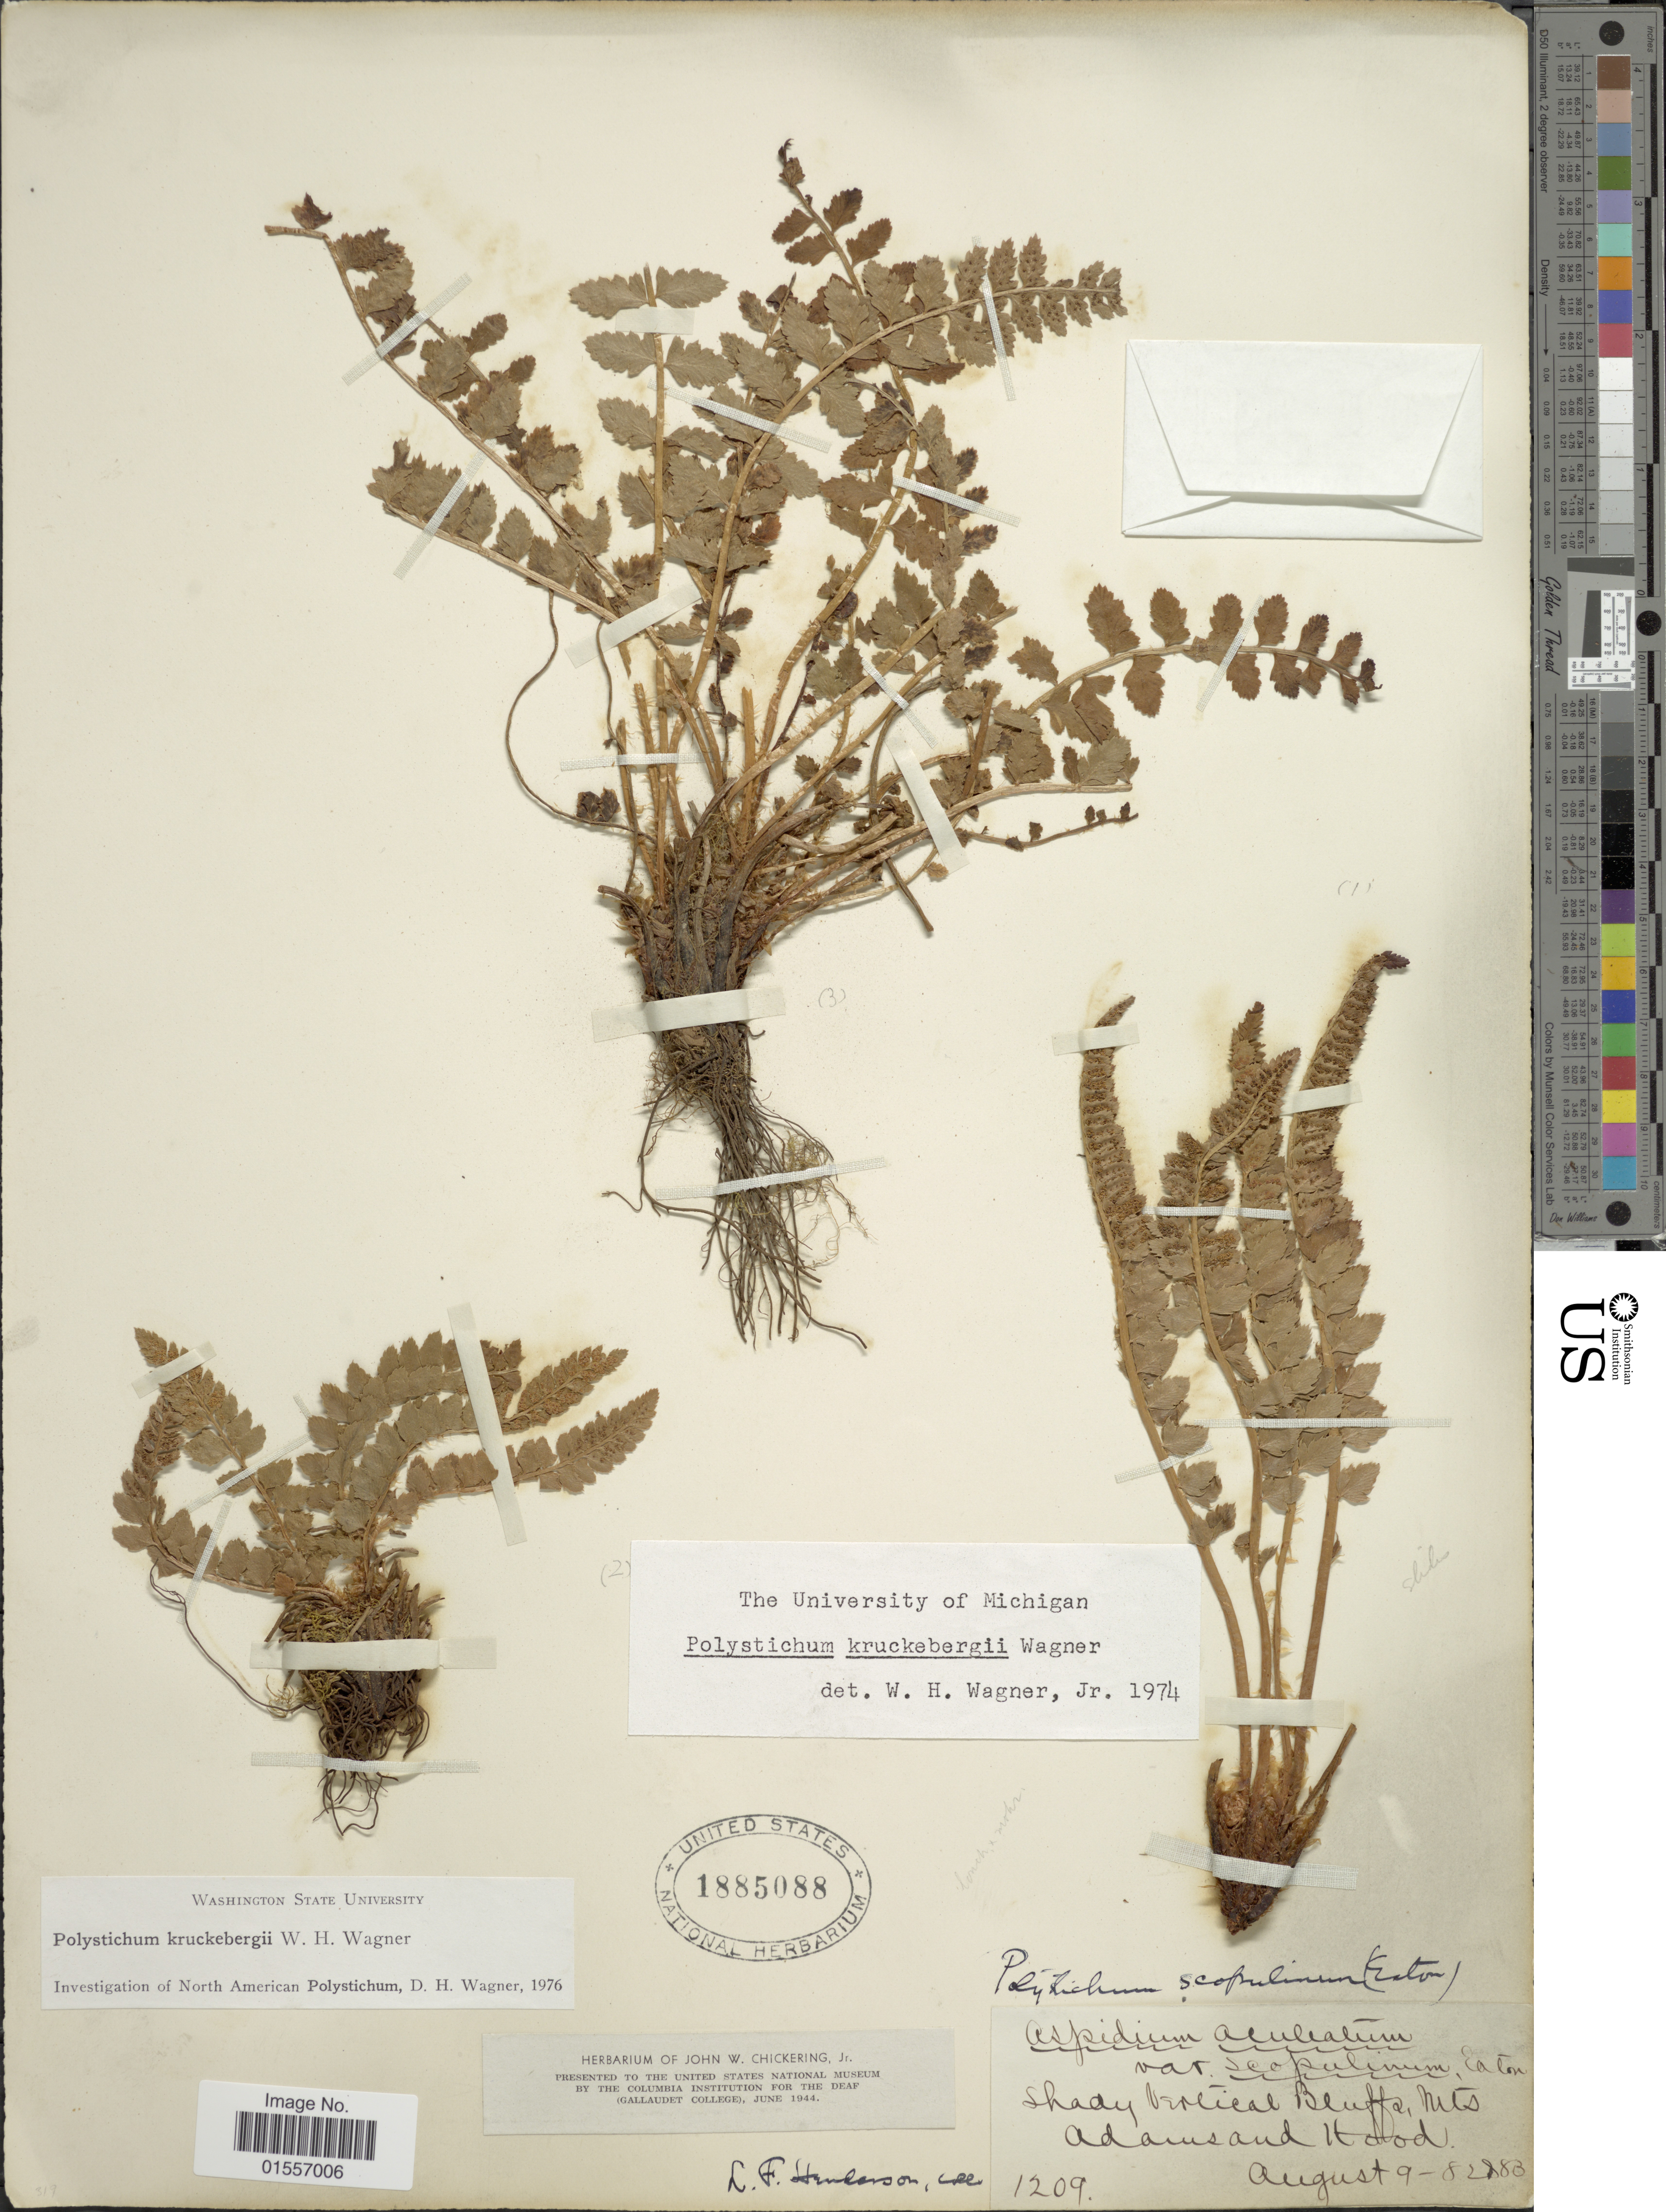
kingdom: Plantae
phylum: Tracheophyta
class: Polypodiopsida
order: Polypodiales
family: Dryopteridaceae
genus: Polystichum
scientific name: Polystichum kruckebergii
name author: W.H. Wagner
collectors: L. Henderson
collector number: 1209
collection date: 1883-08-09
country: United States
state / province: Washington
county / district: Yakima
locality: Shady Vertical Bluffs, Mts Adams and Hood.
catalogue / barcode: US 1885088